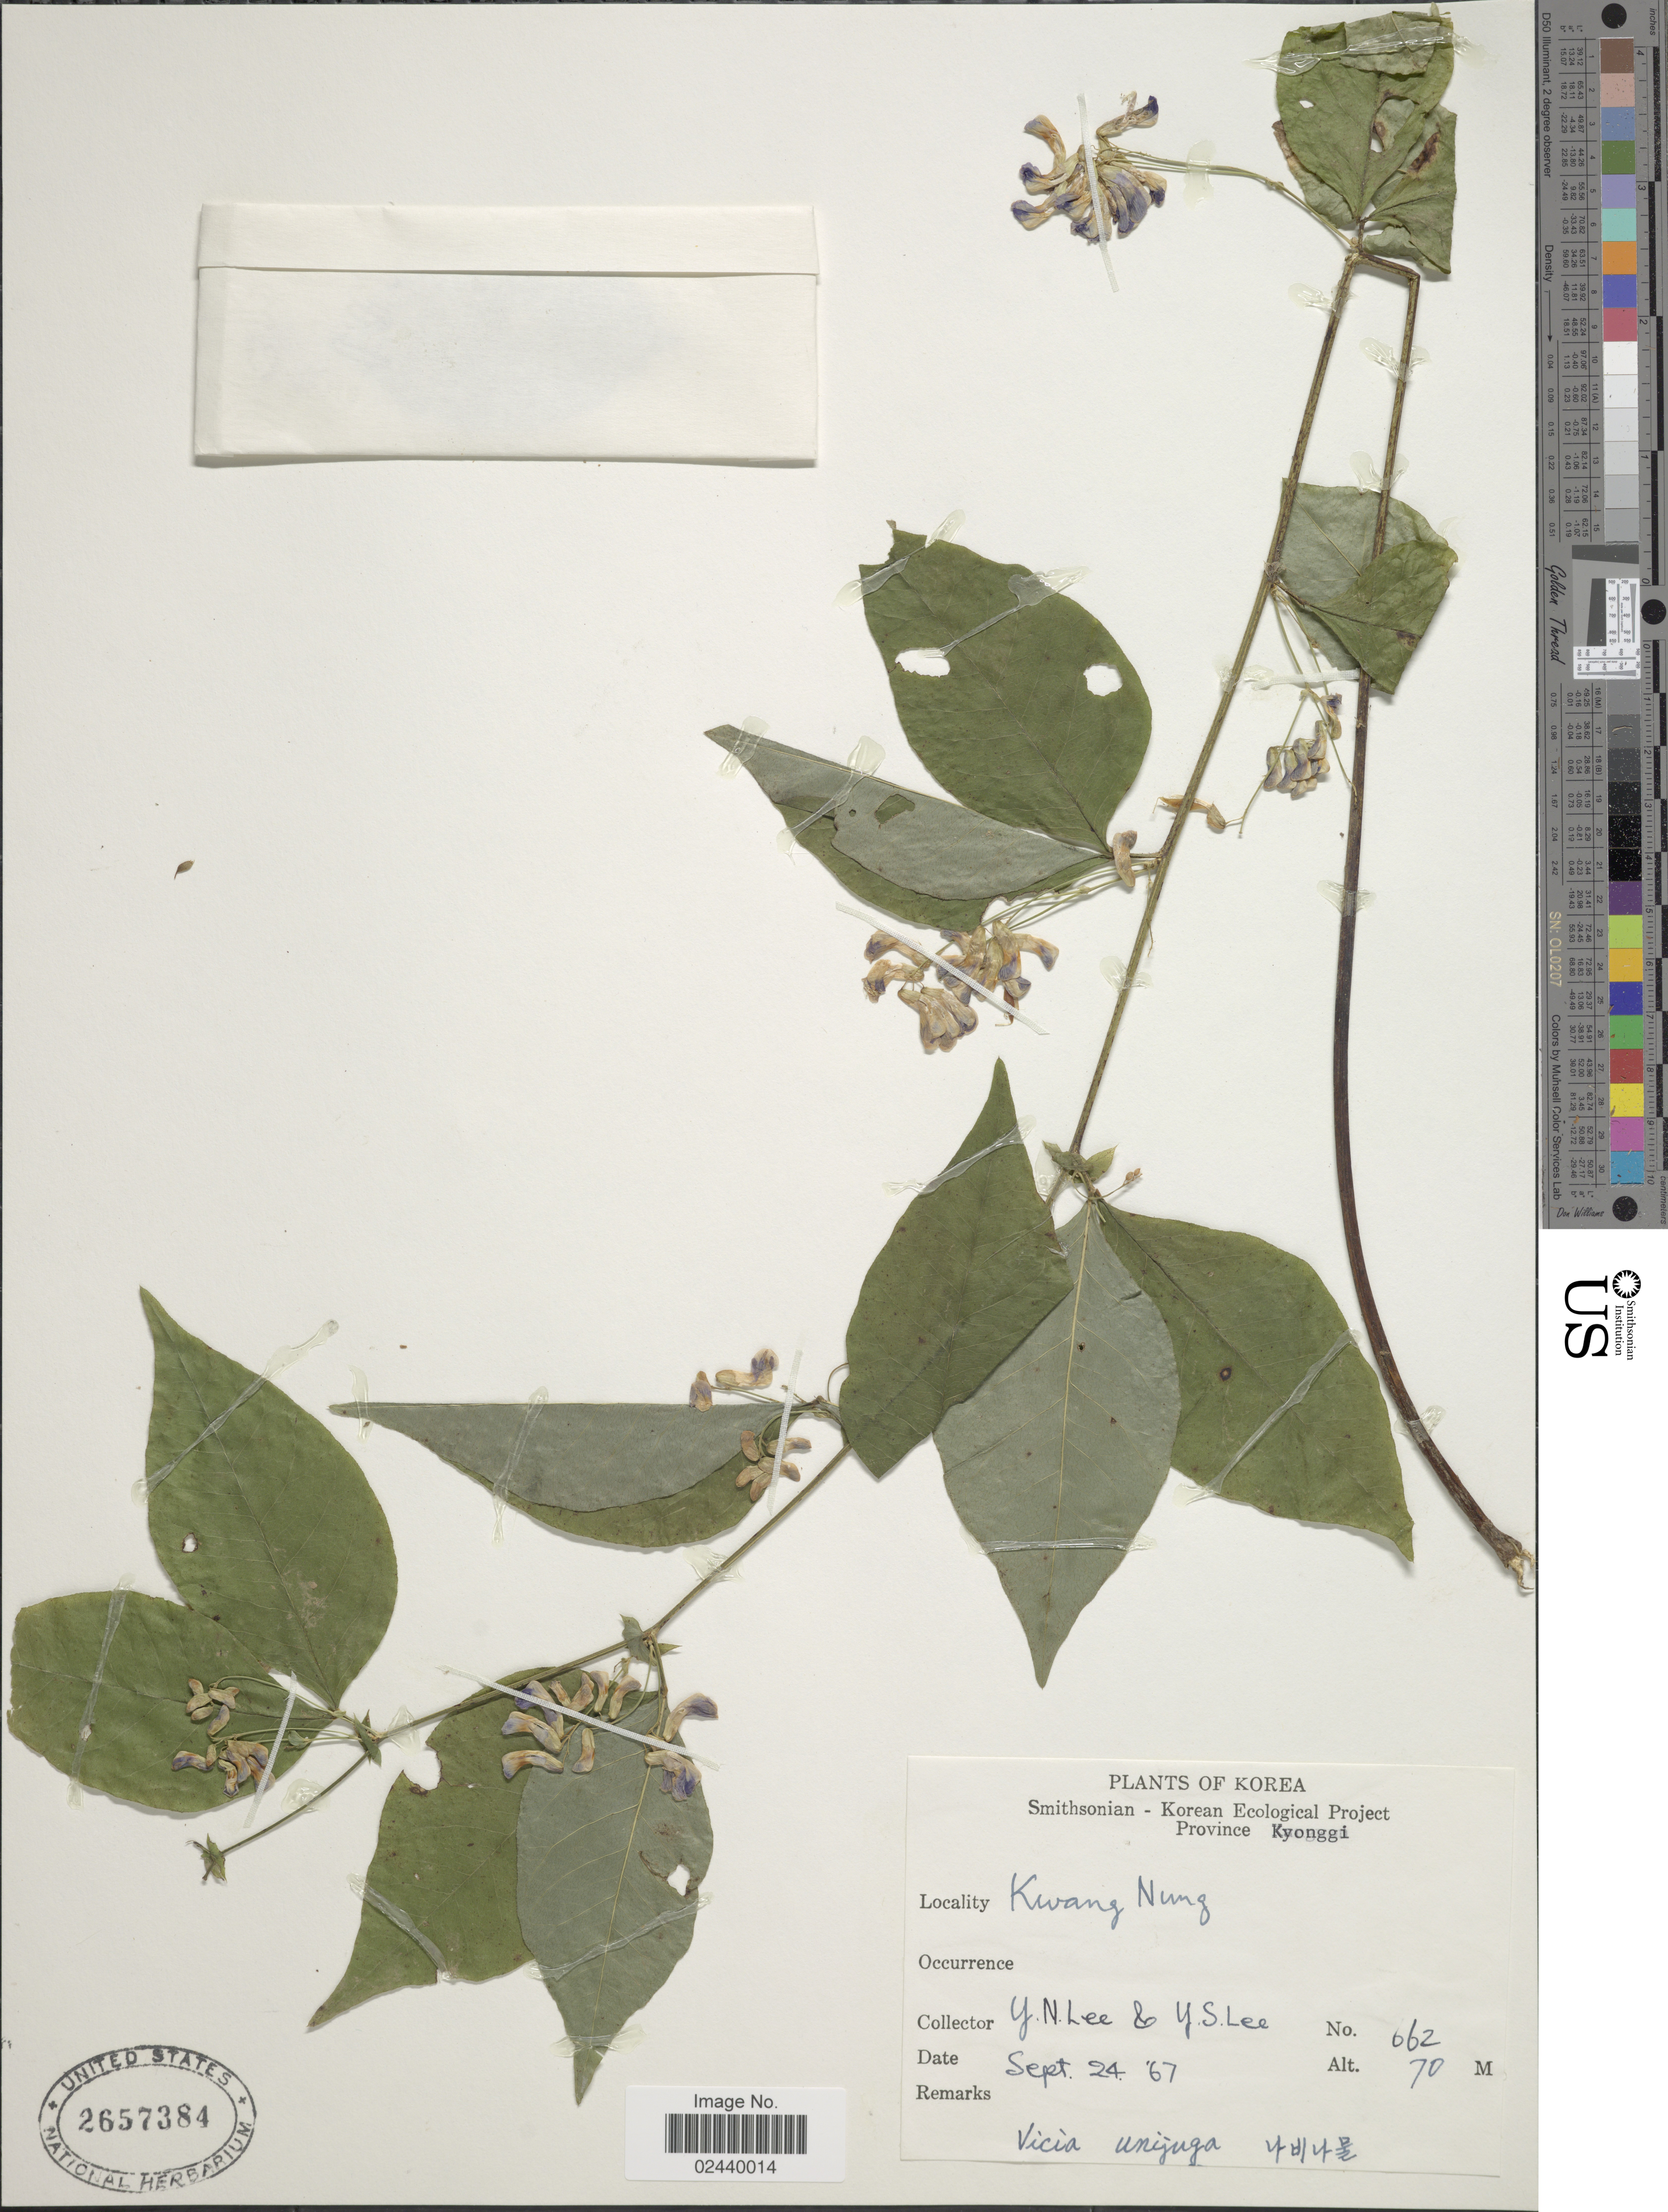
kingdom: Plantae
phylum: Tracheophyta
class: Magnoliopsida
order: Fabales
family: Fabaceae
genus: Vicia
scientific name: Vicia unijuga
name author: A. Braun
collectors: Y. N. Lee & Y. S. Lee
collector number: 662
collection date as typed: Transcribed d/m/y: 24/9/67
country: South Korea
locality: Kwang Nung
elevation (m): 70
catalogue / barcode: US 2657384